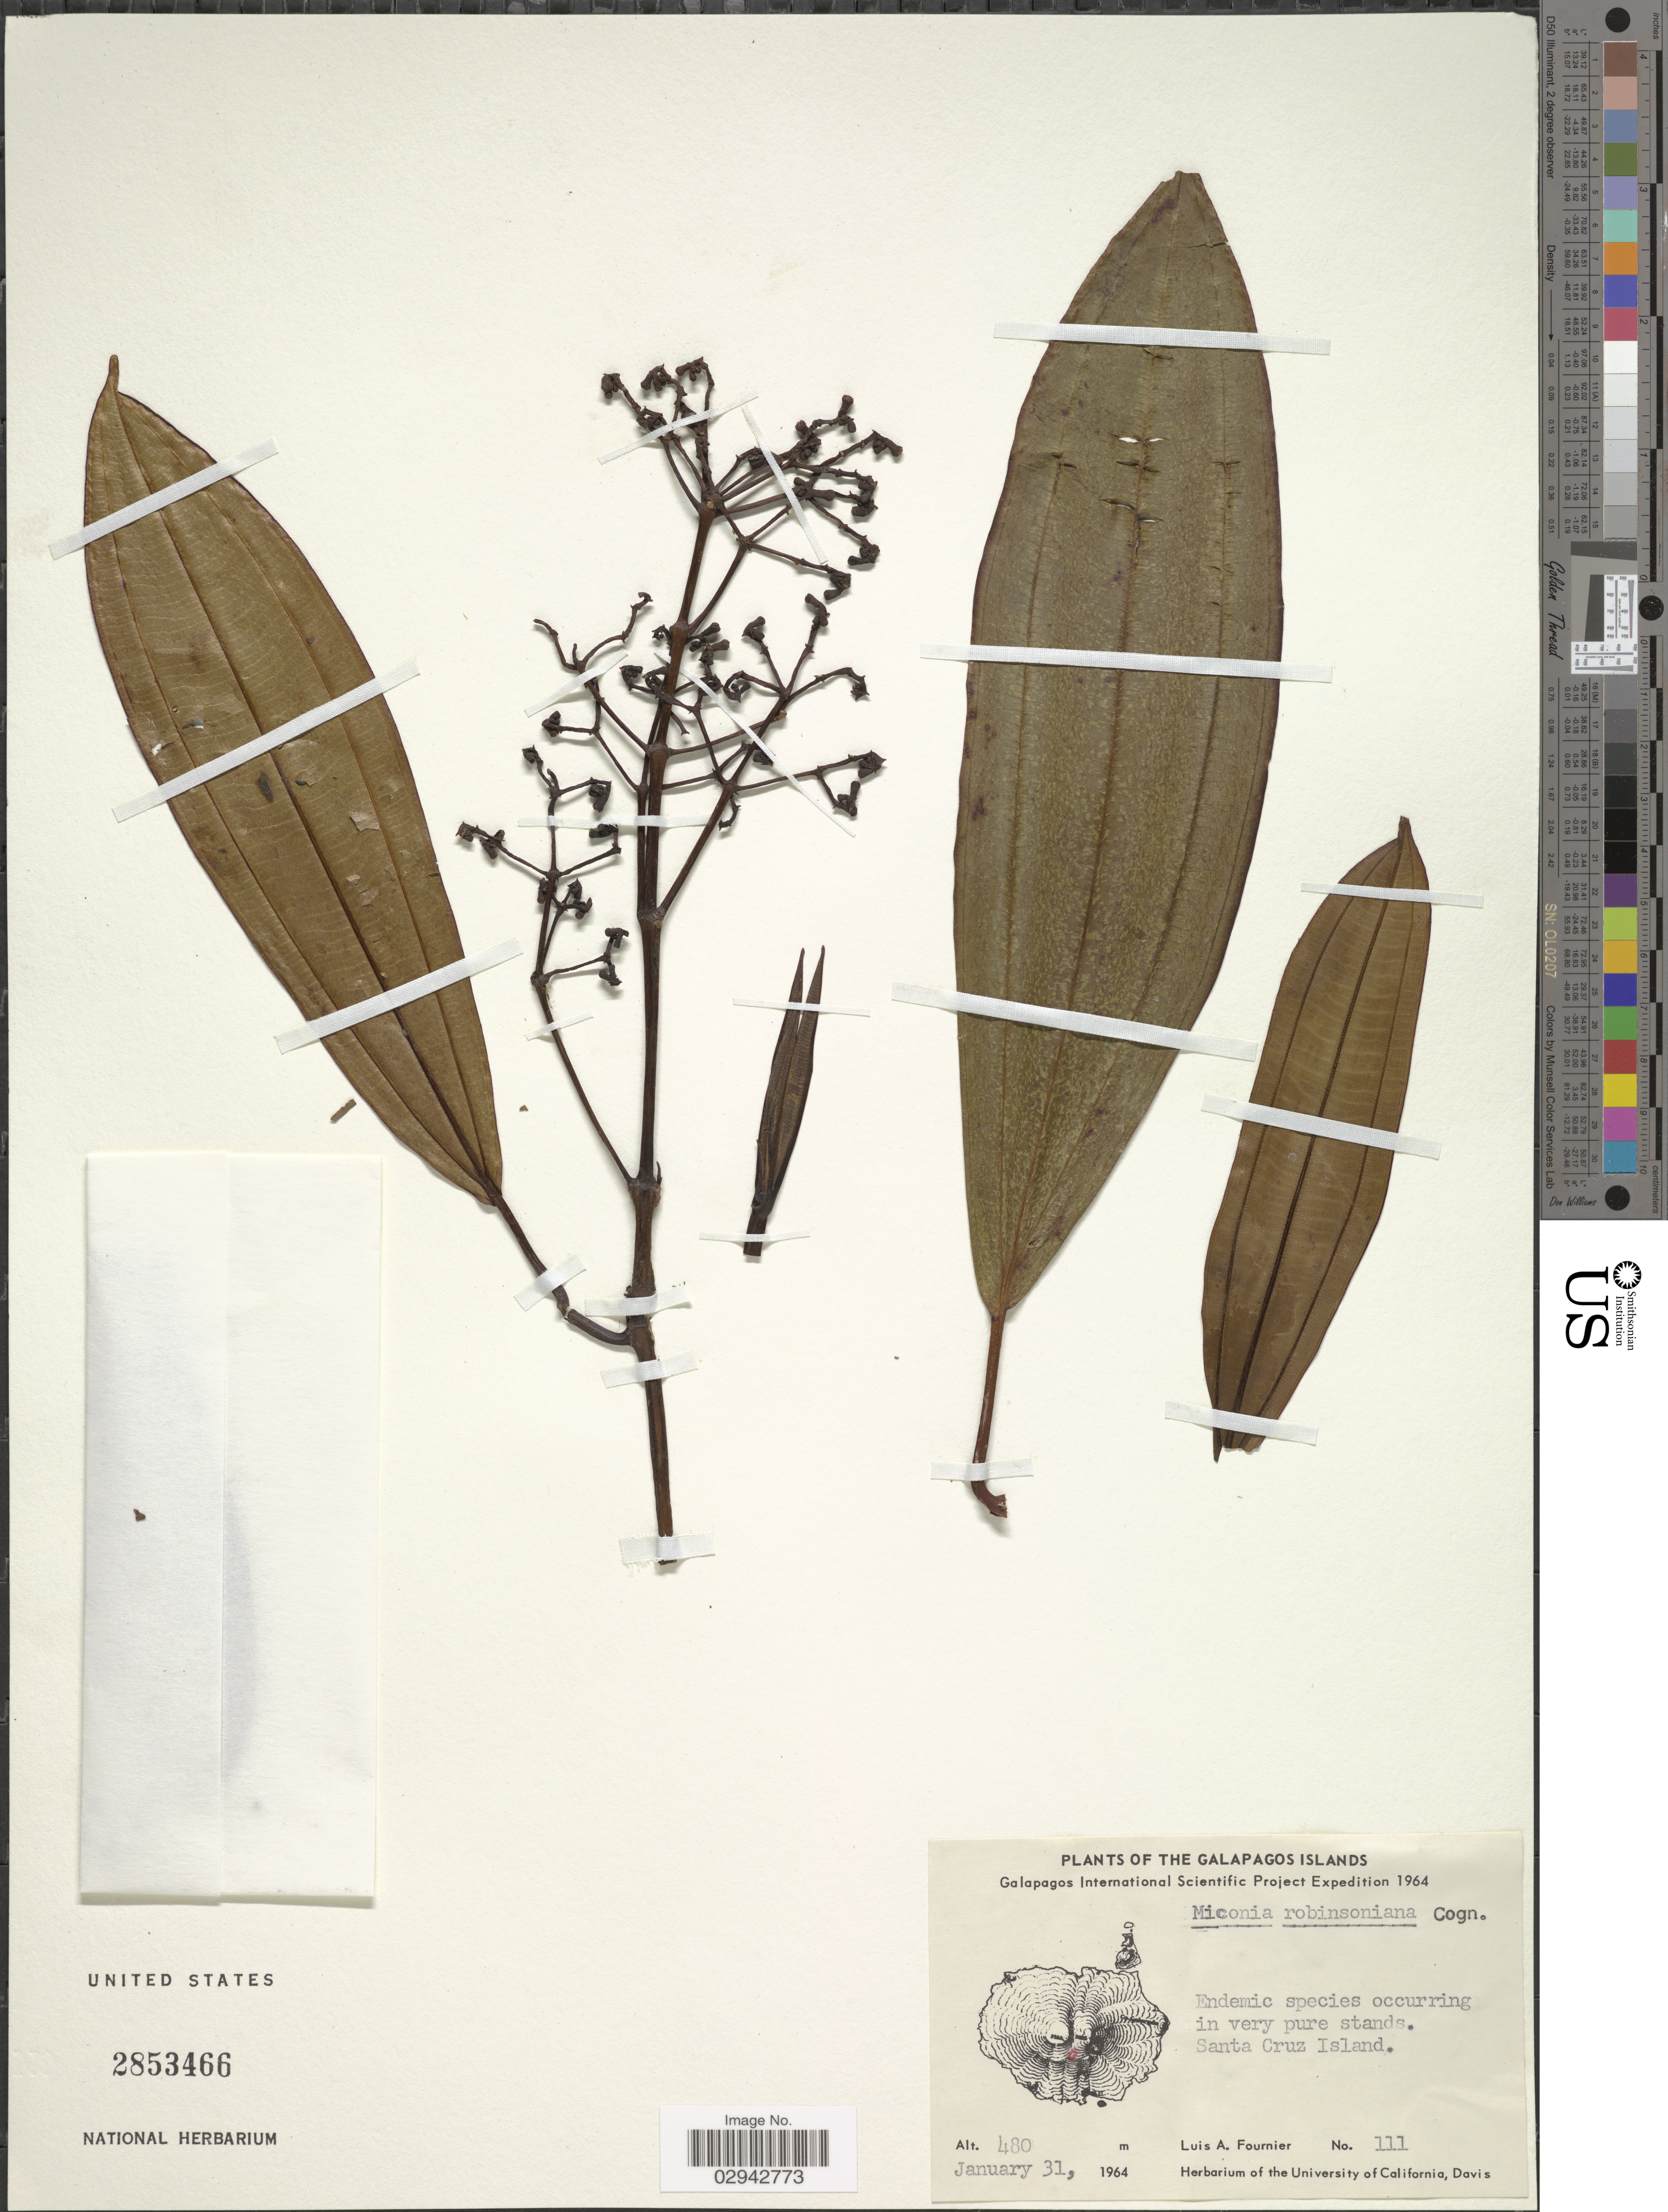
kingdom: Plantae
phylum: Tracheophyta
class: Magnoliopsida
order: Myrtales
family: Melastomataceae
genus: Miconia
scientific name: Miconia robinsoniana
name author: Cogn.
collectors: L. A. Fournier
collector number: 111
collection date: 1964-01-31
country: Ecuador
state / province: Colón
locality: The Galapagos Islands. Santa Cruz Island.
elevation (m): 480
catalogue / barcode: US 2853466